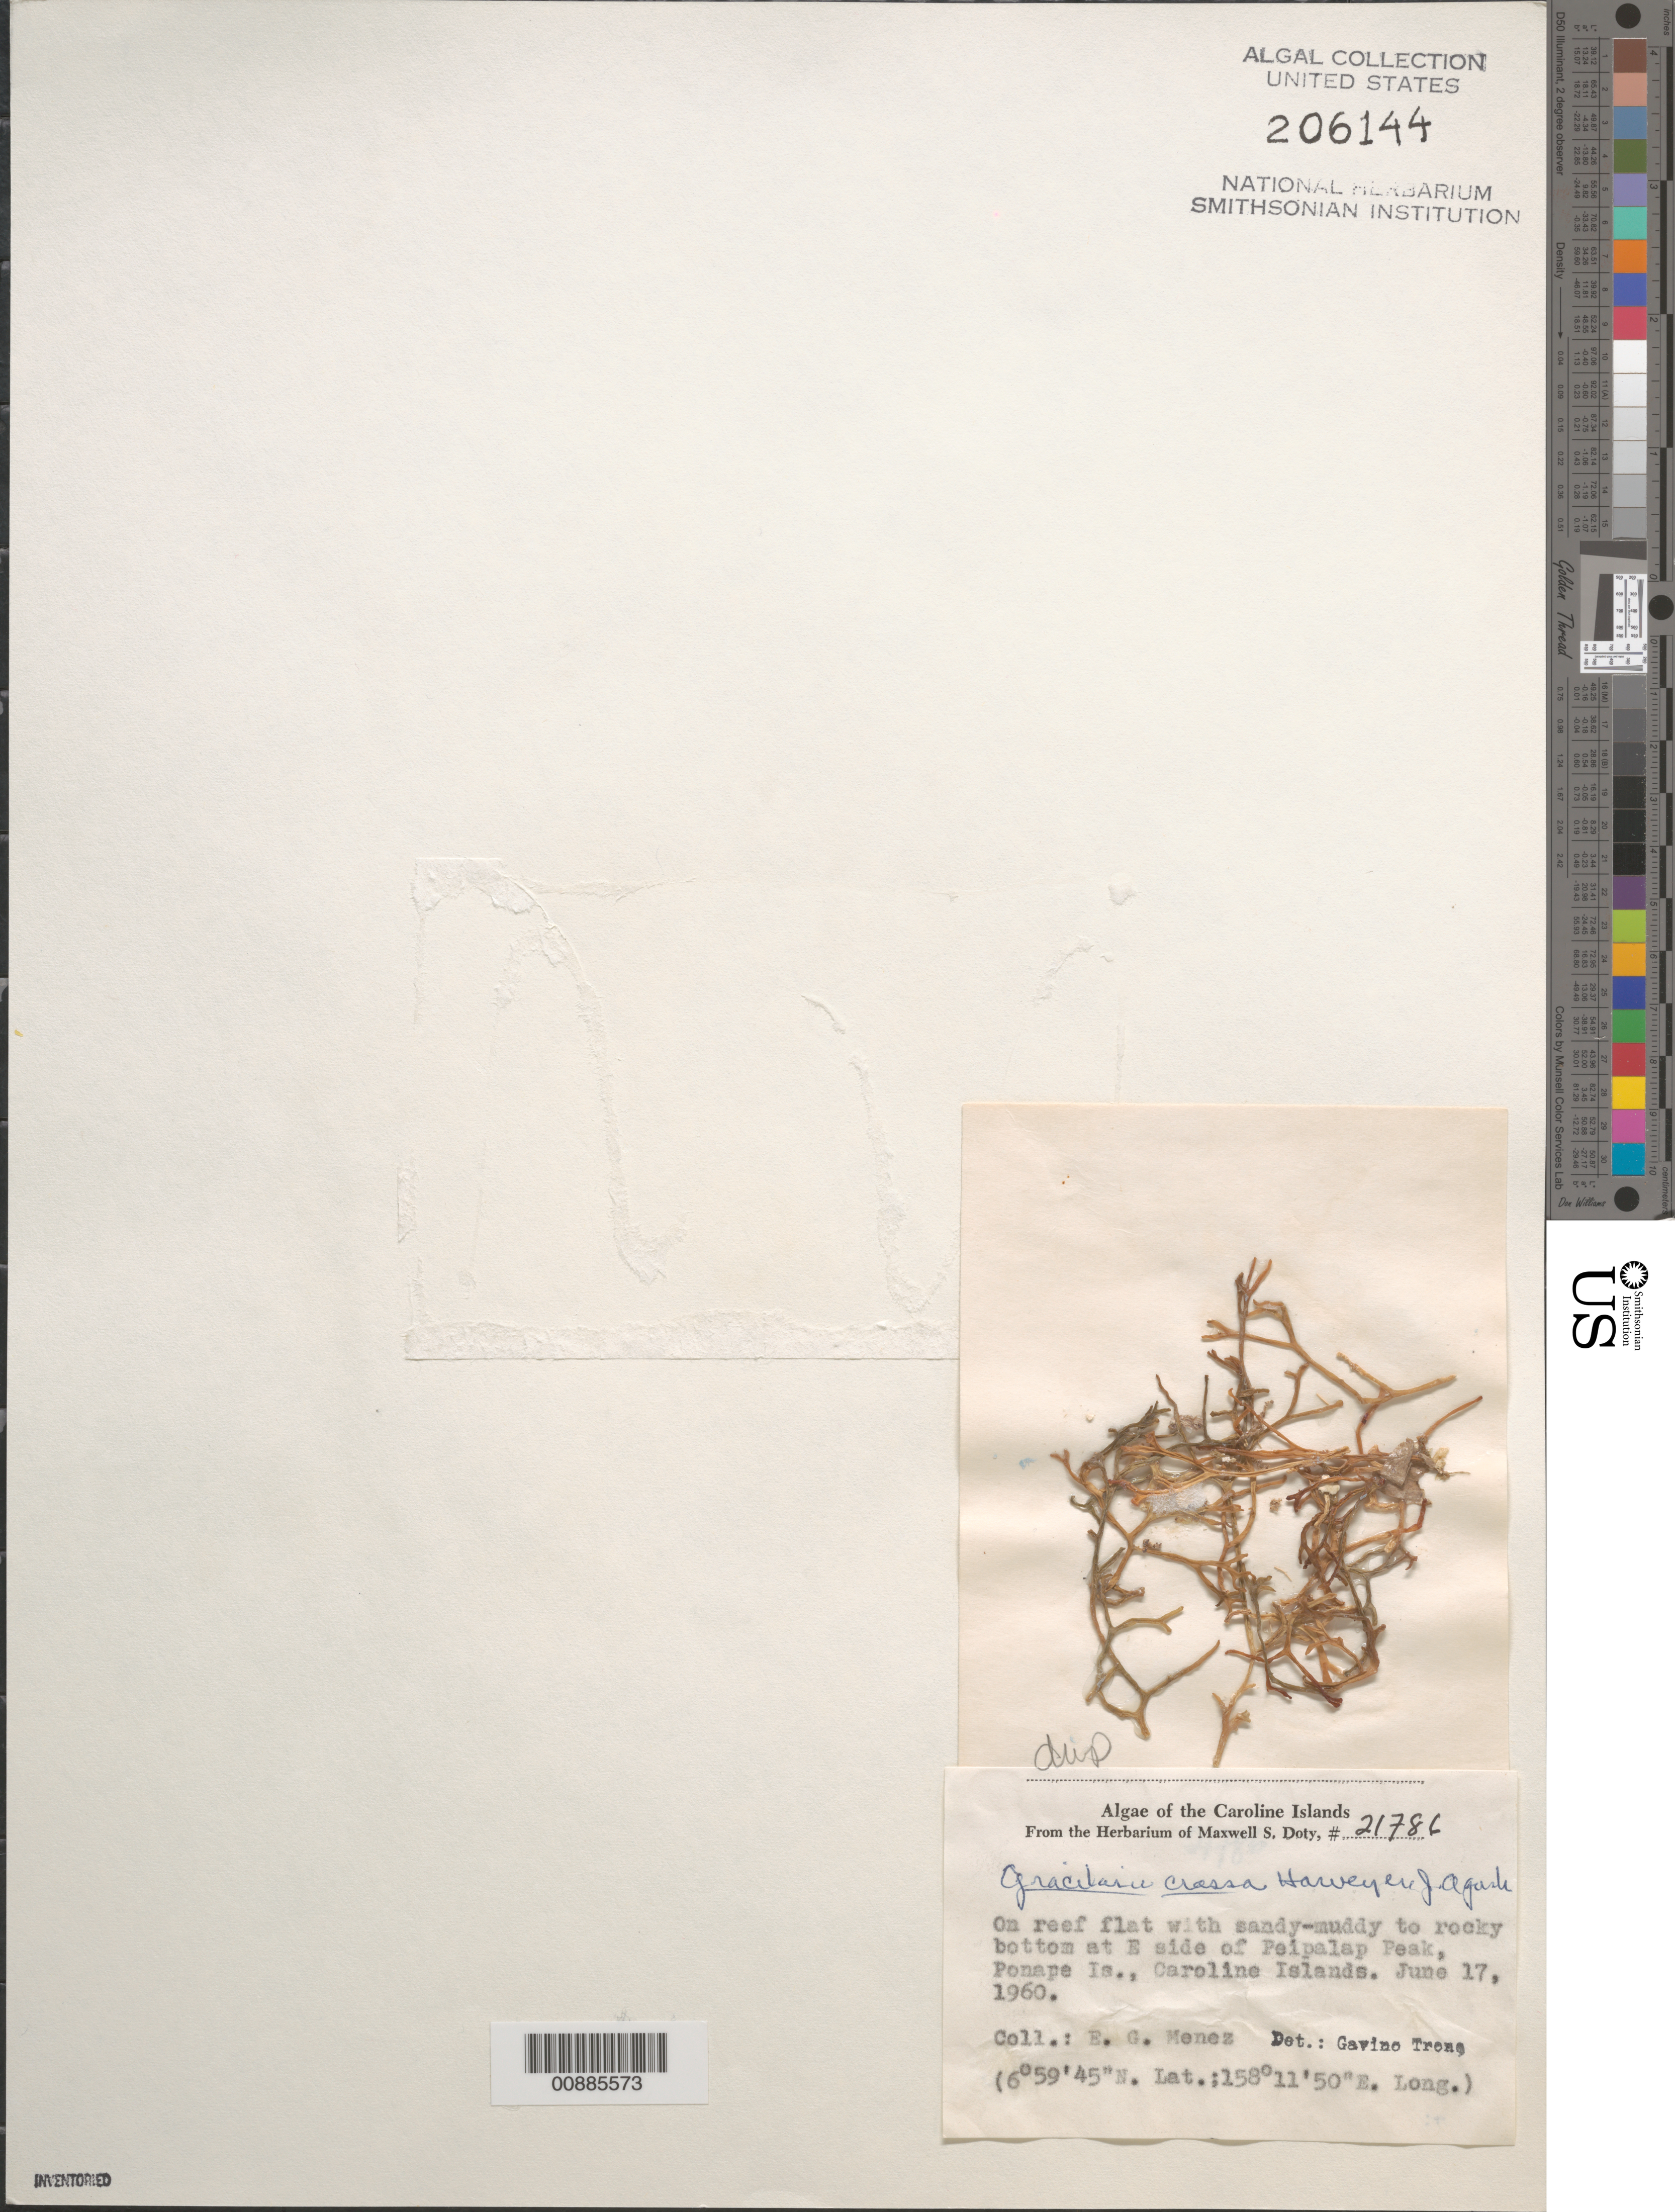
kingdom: Plantae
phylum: Rhodophyta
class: Florideophyceae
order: Gracilariales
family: Gracilariaceae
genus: Gracilaria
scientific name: Gracilaria canaliculata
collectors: Meñez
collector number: MSD 21786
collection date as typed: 17 Jun 1960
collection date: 1960-06-17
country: Micronesia, Federated States of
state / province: Pohnpei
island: Pohnpei [Ponape]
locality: Peipalap Peak, east side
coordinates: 6 59' 45" N, 158 11' 50" E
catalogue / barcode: US 206144